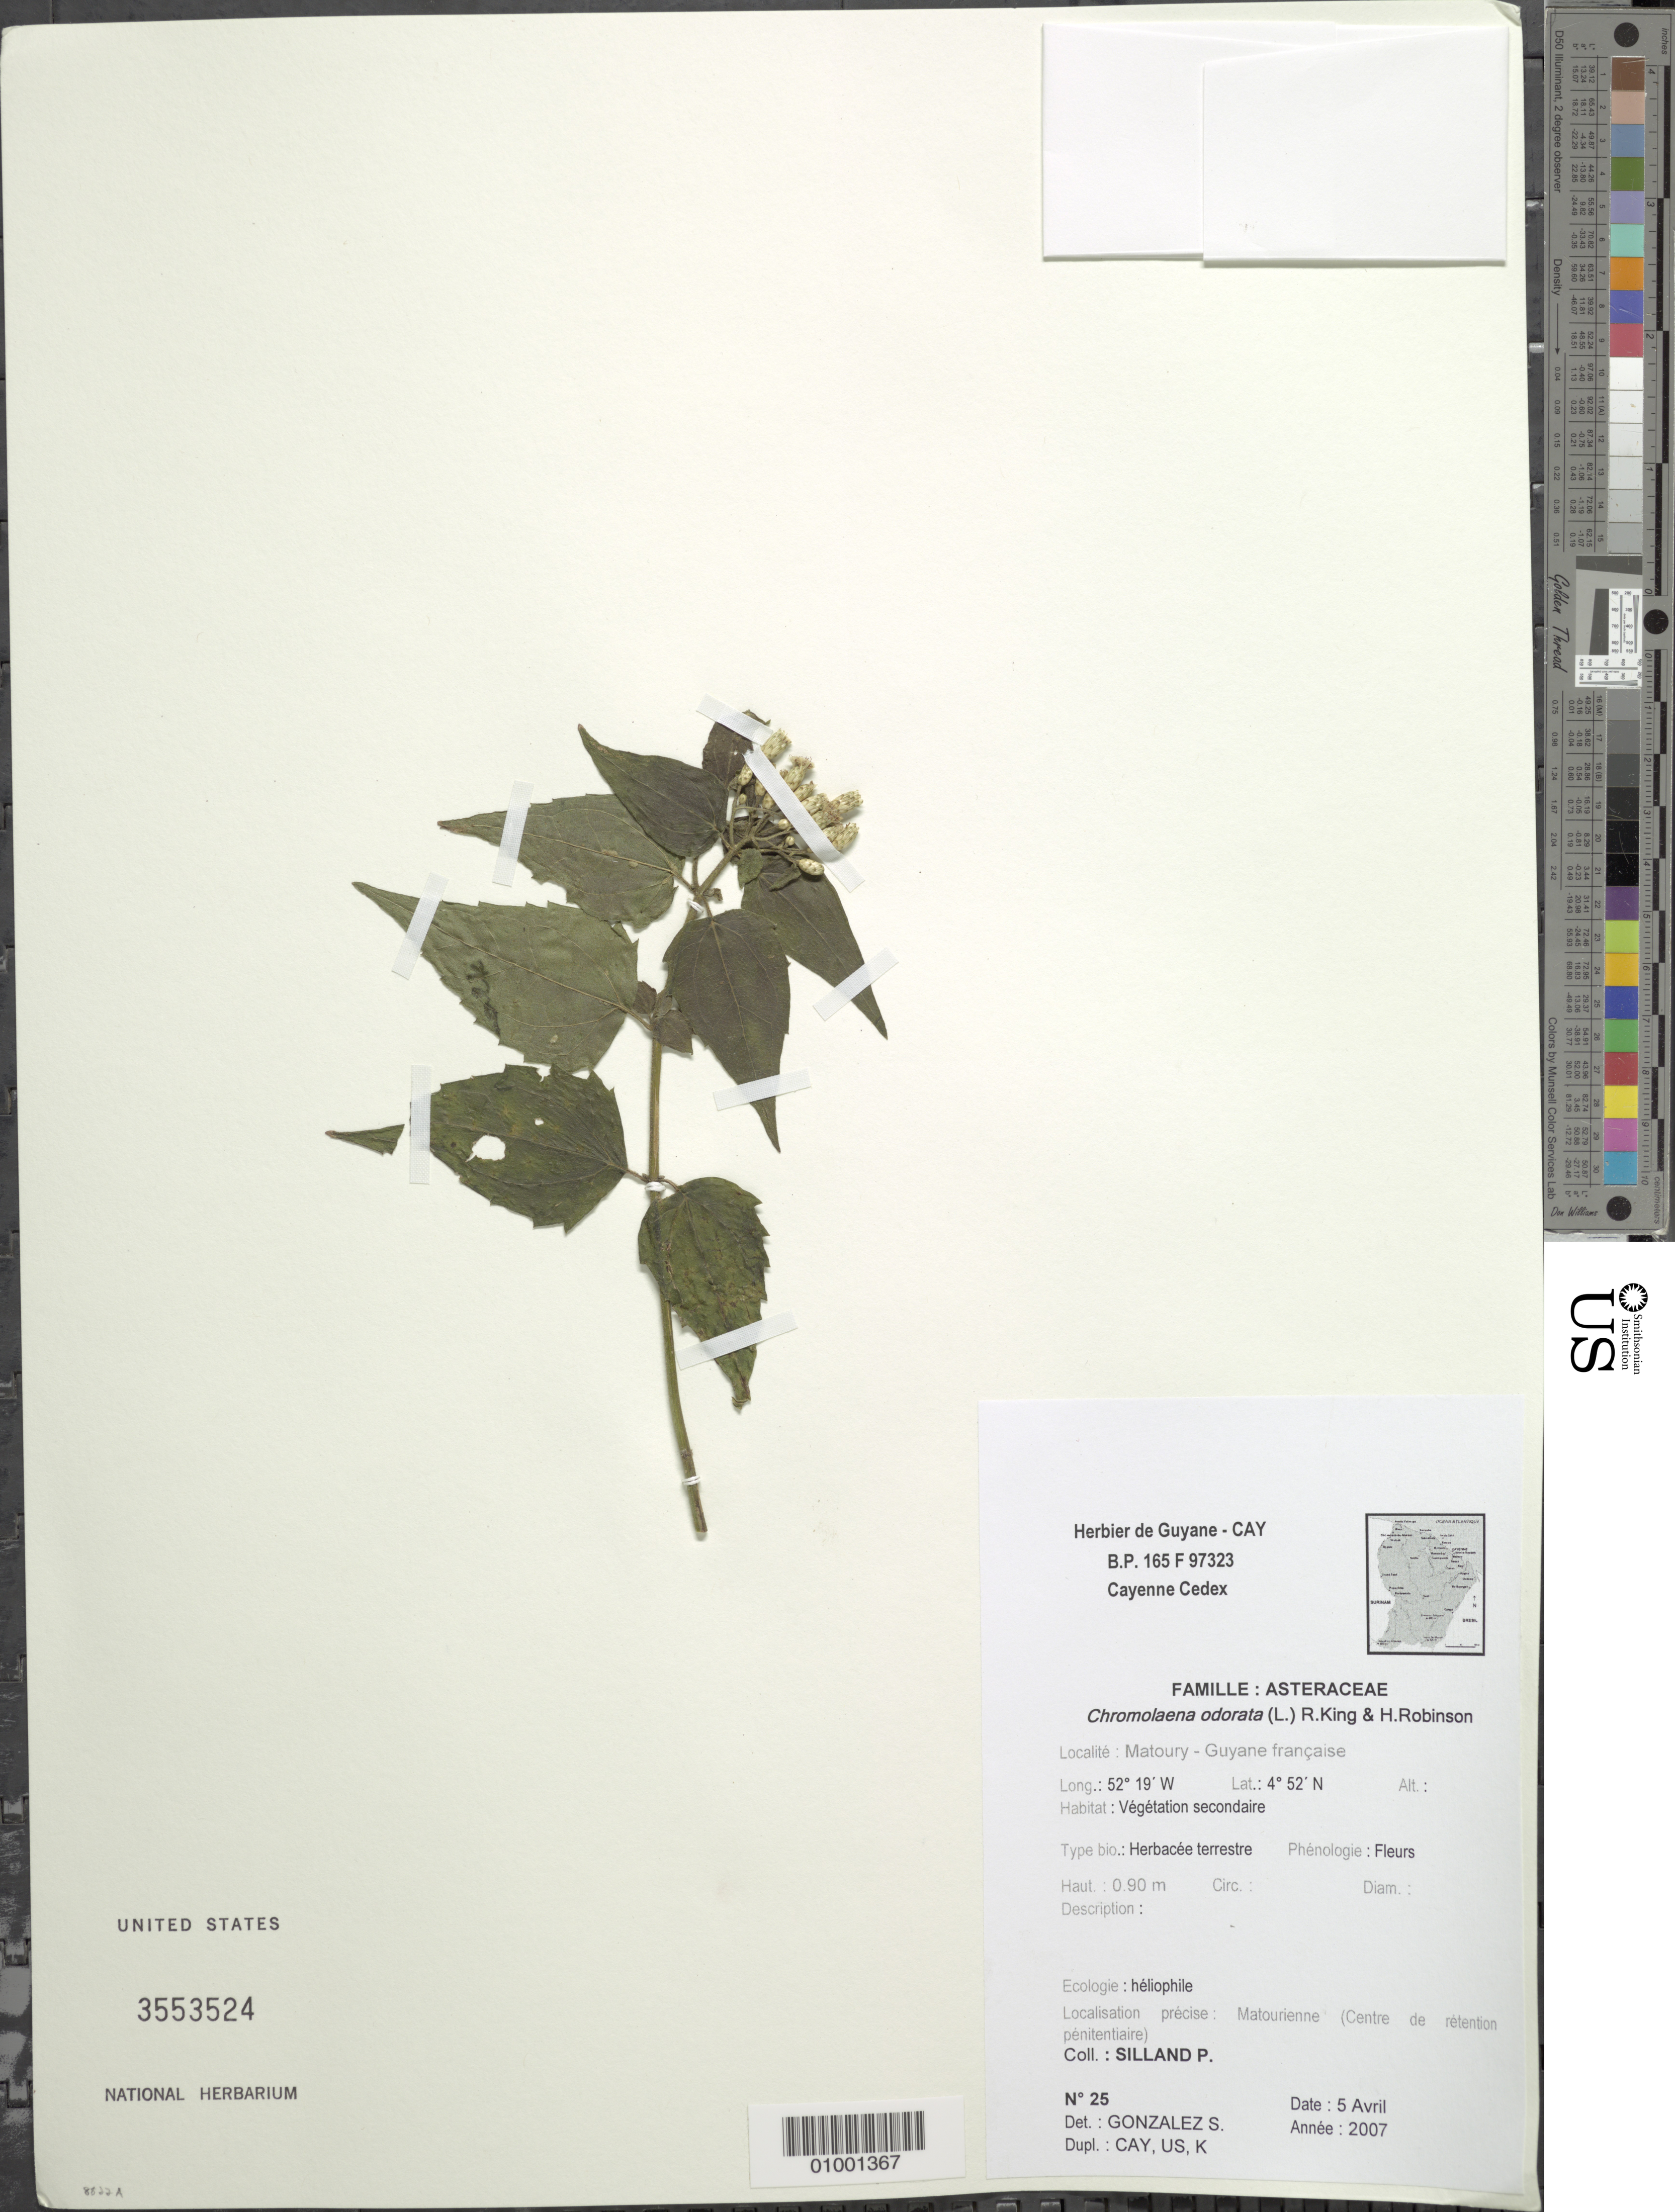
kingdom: Plantae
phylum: Tracheophyta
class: Magnoliopsida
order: Asterales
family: Asteraceae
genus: Chromolaena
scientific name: Chromolaena odorata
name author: (L.) R.M. King & H. Rob.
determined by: Gonzalez, Sophie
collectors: P. Silland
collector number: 25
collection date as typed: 5-Apr-07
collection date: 2007-04-05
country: French Guiana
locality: Matoury; Matourienne (Centre de retention penitentiaire)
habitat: Vegetation secondaire. Heliophile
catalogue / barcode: US 3553524